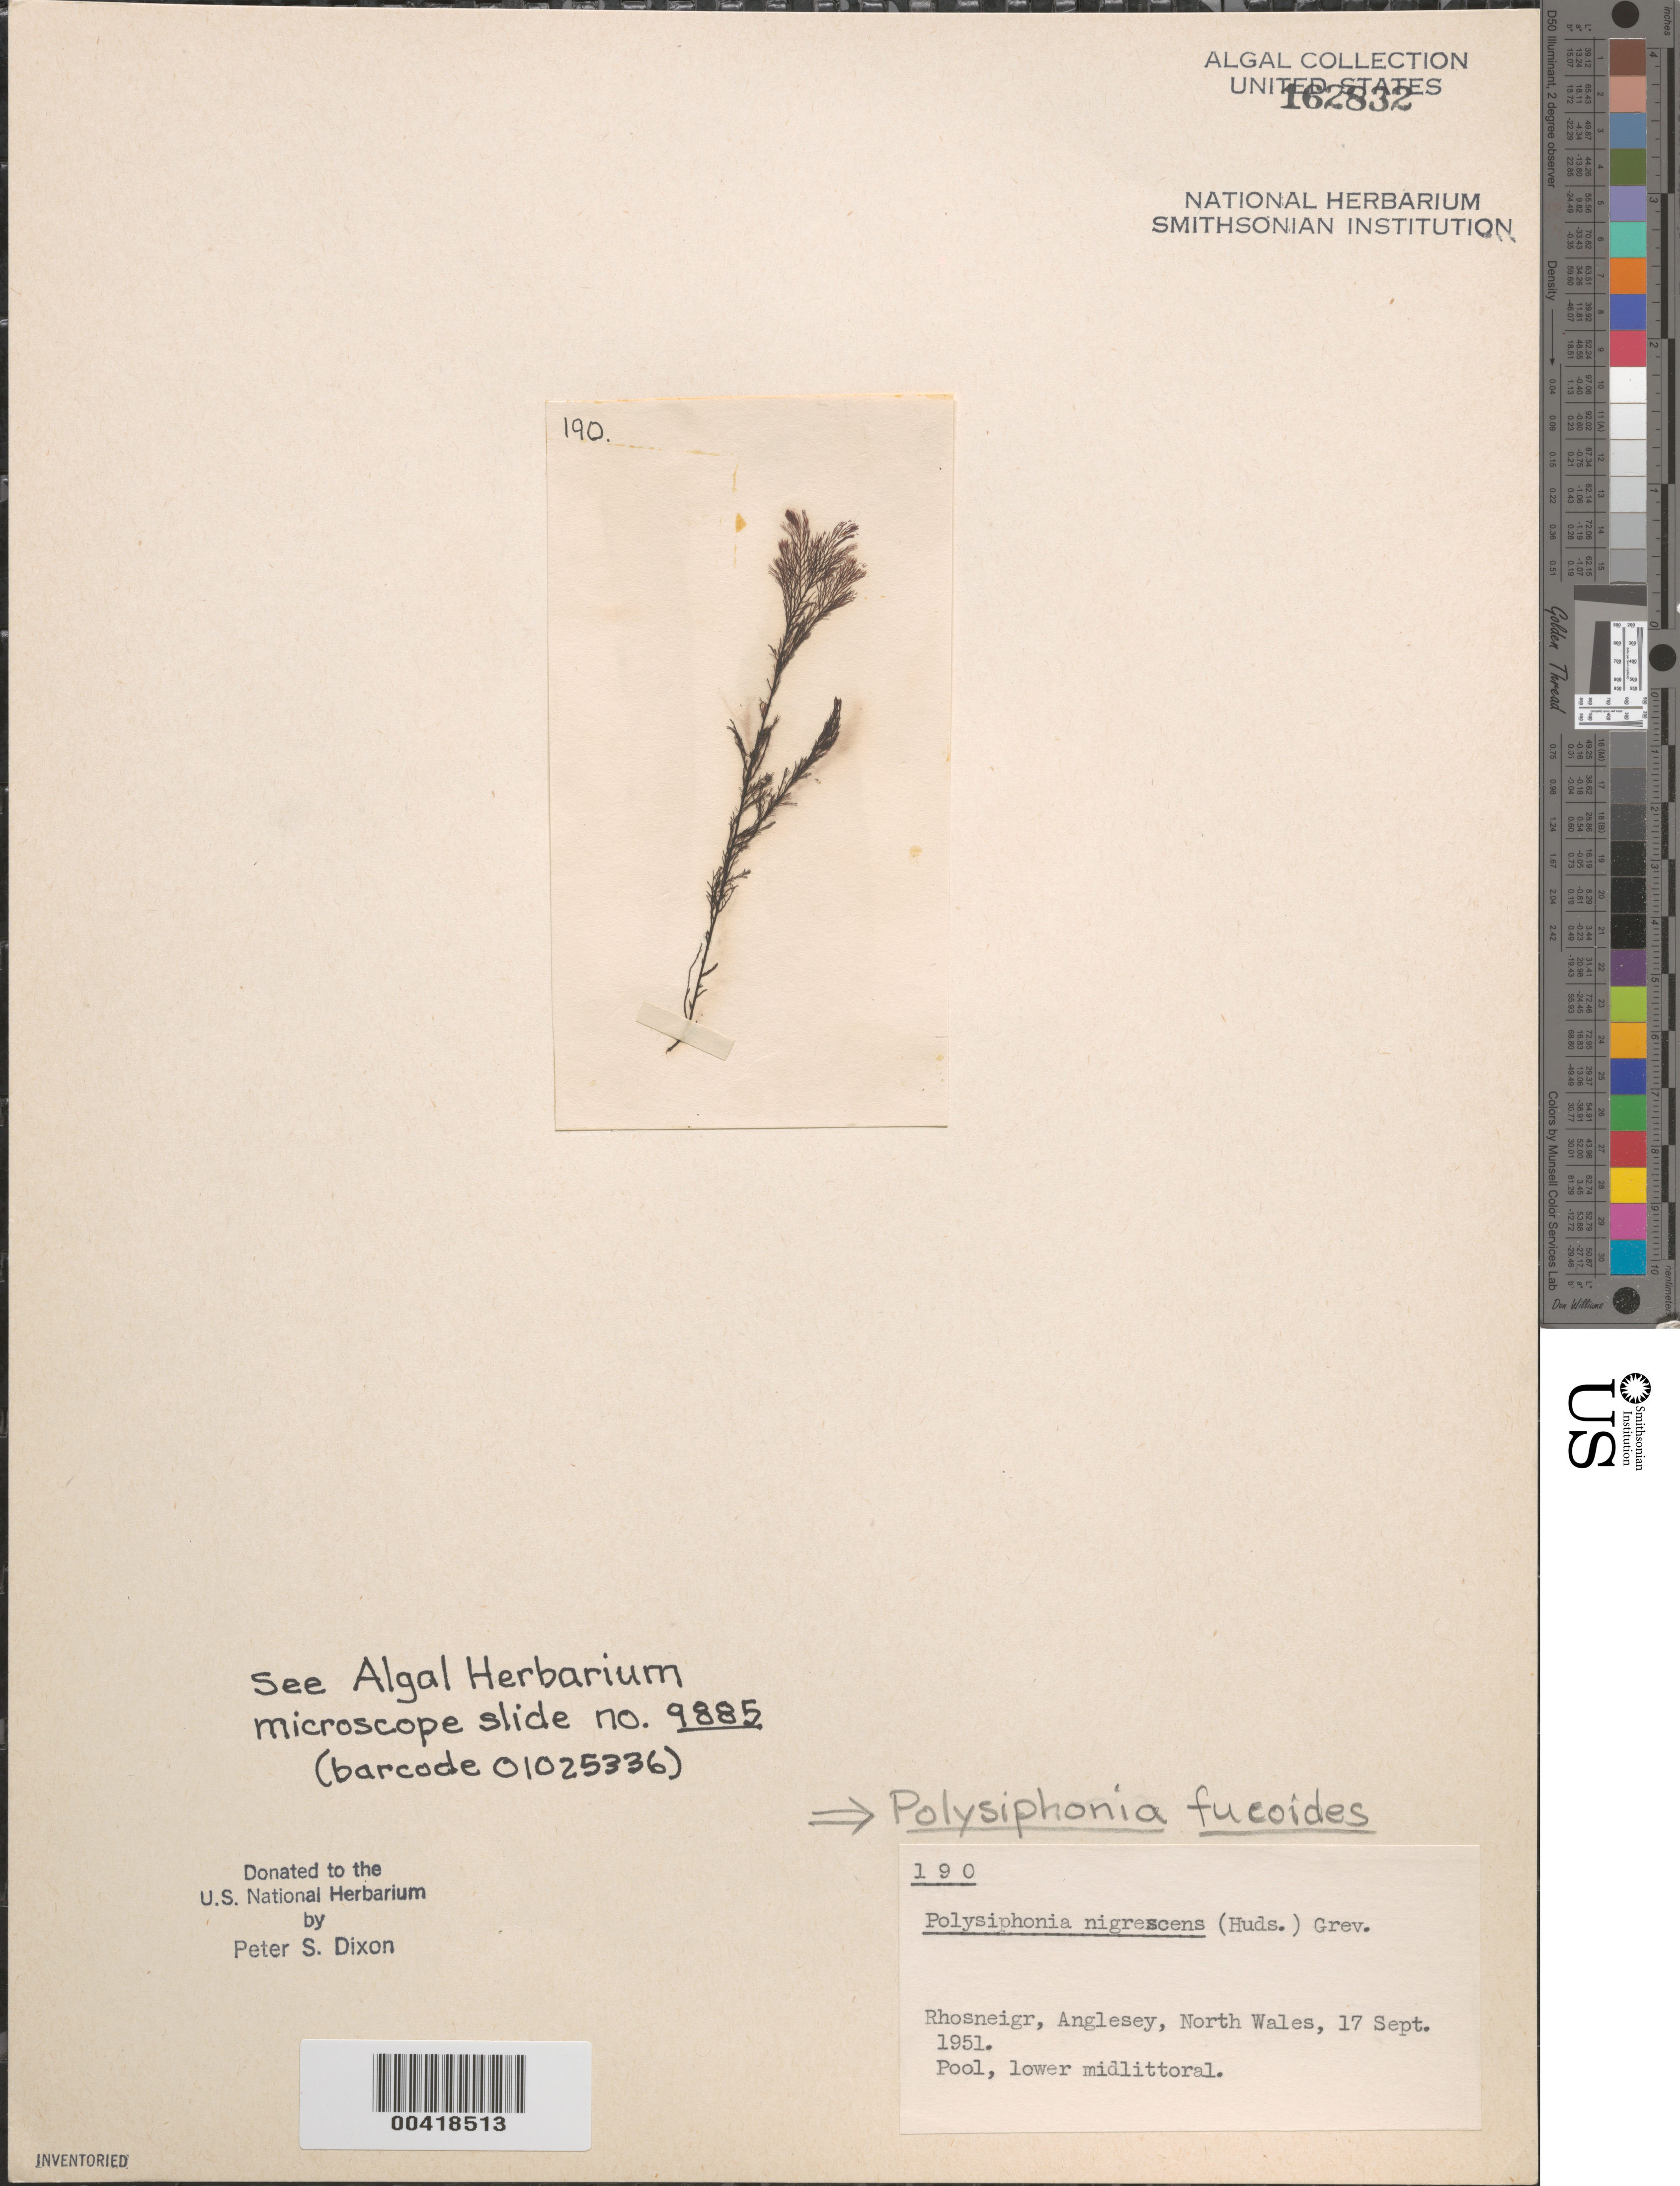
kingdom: Plantae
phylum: Rhodophyta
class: Florideophyceae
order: Ceramiales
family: Rhodomelaceae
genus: Vertebrata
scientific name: Vertebrata fucoides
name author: (Hudson) Kuntze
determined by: Algae name updating Project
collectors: P. S. Dixon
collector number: PSD 190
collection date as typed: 17 Sep 1951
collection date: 1951-09-17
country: United Kingdom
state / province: Wales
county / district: Gwynedd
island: Anglesey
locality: Rhosneigr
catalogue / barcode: US 162832